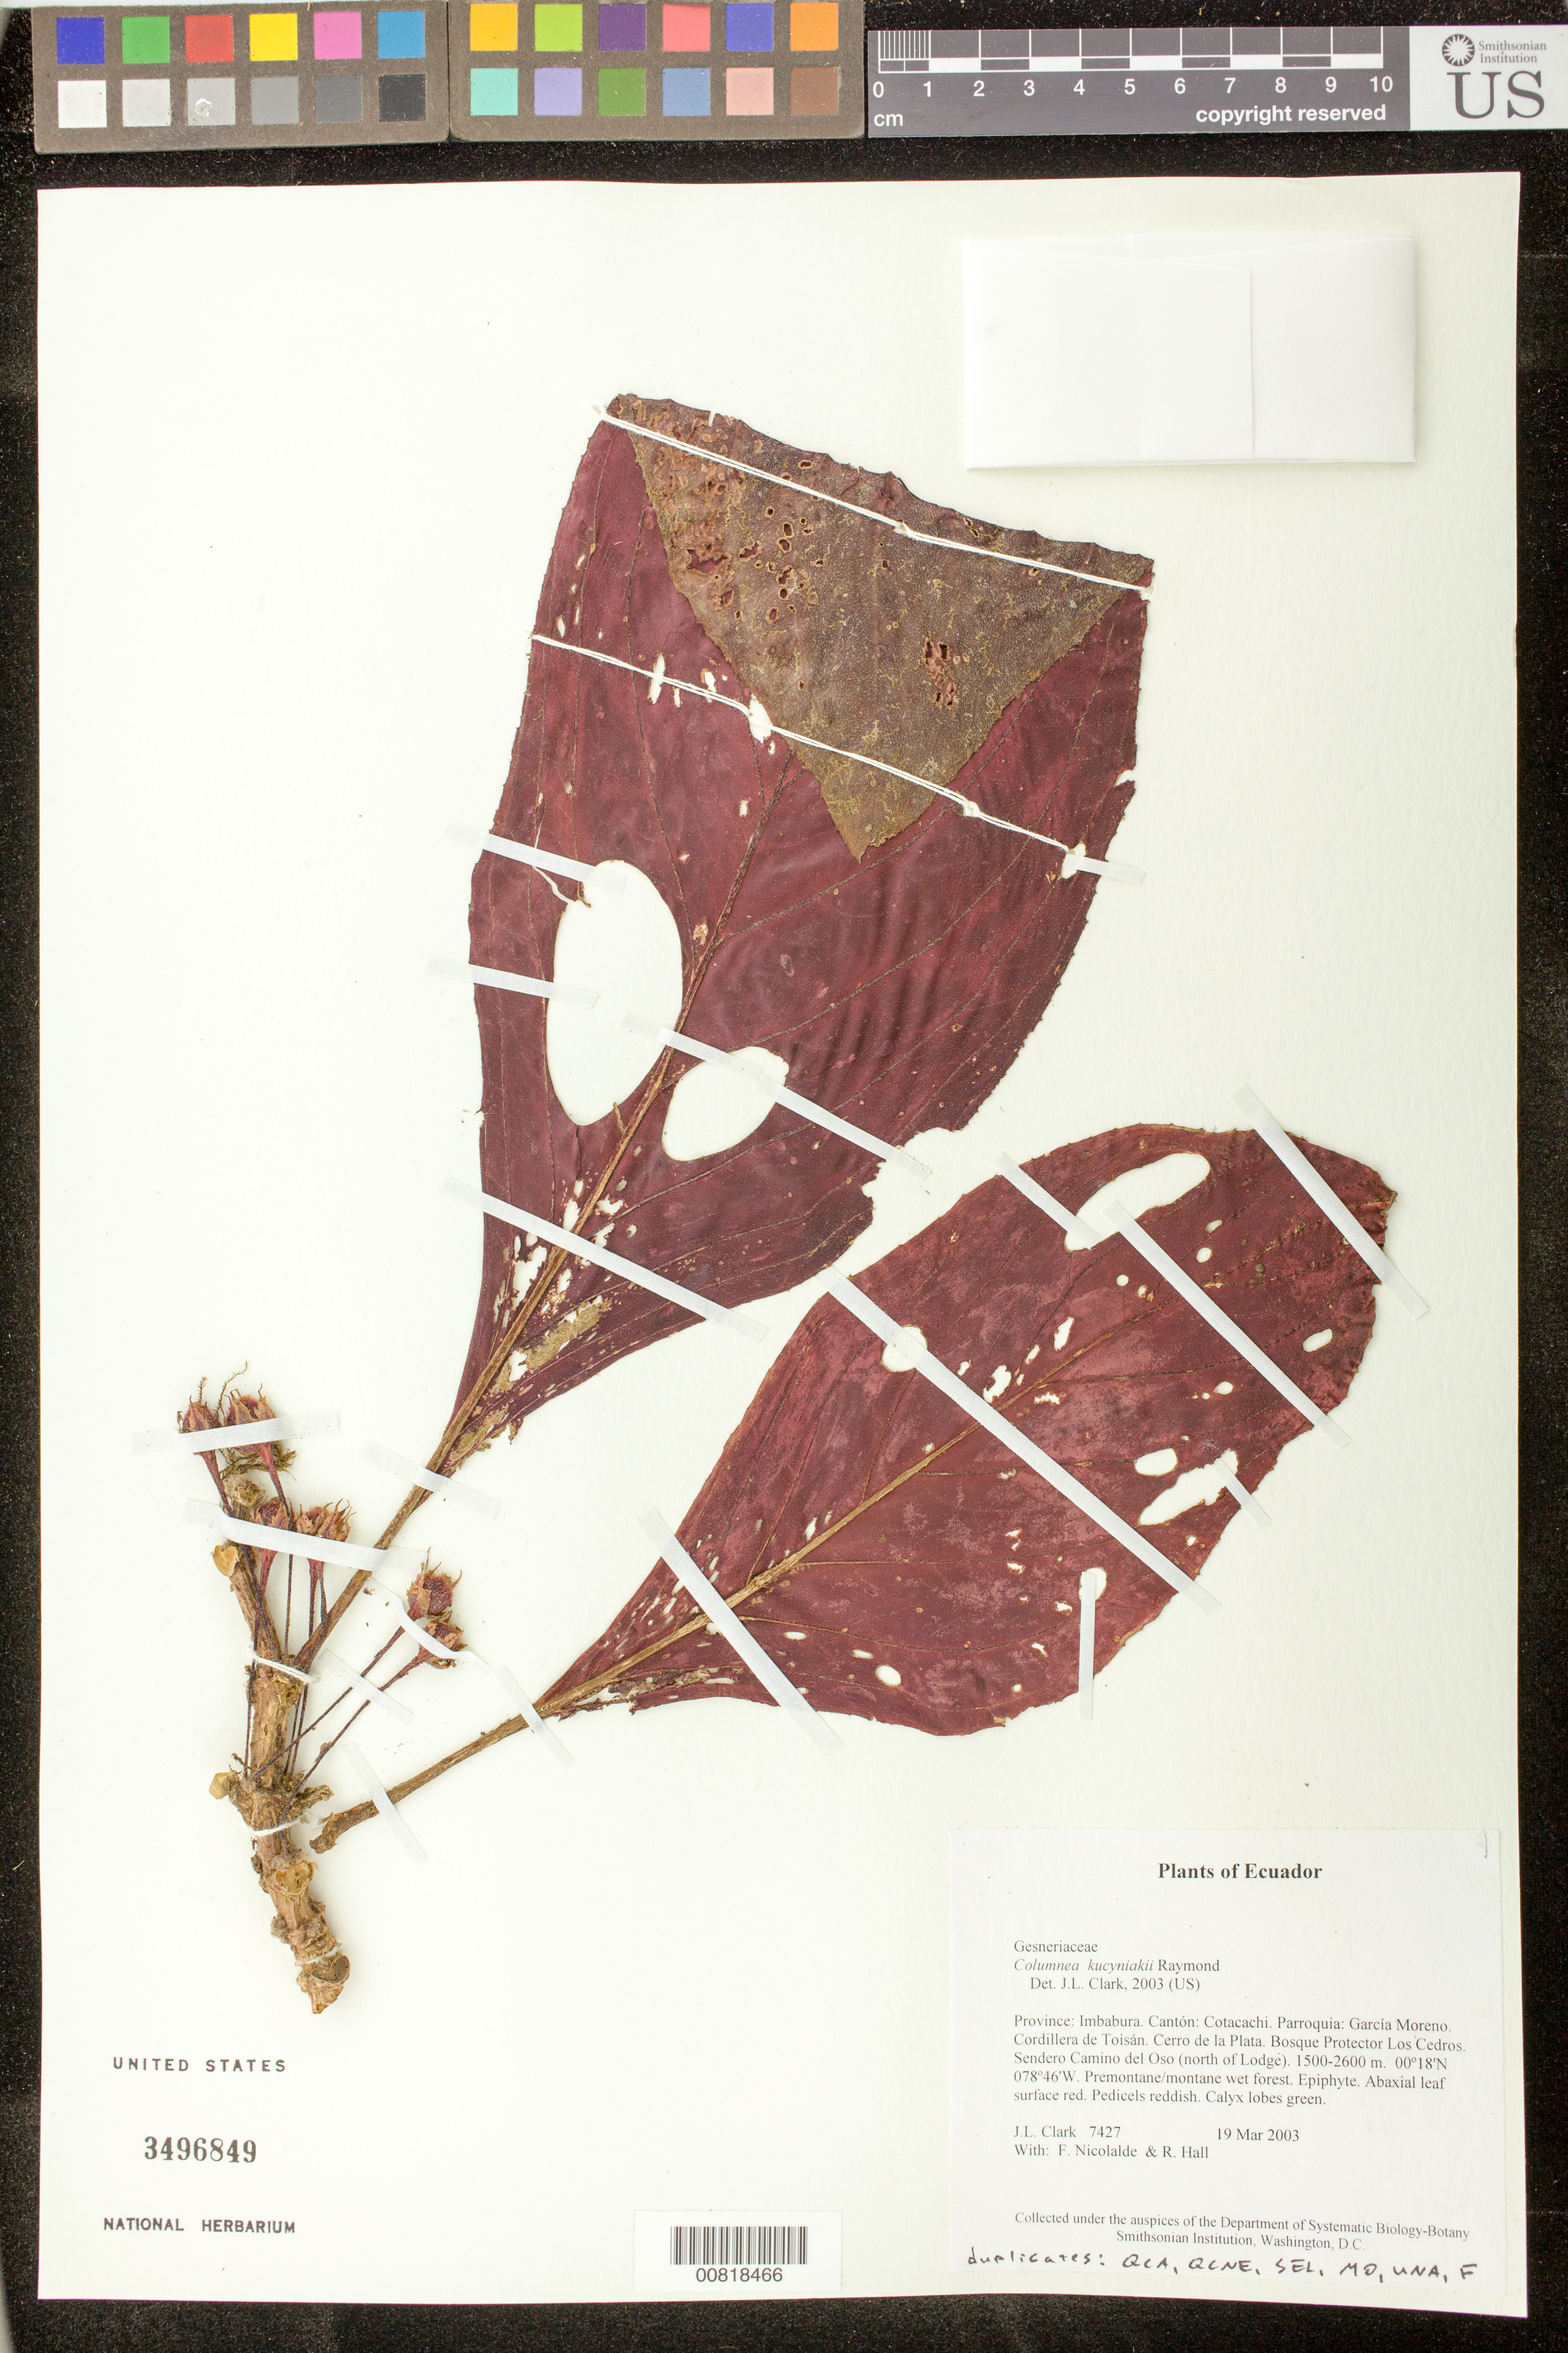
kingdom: Plantae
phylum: Tracheophyta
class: Magnoliopsida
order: Lamiales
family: Gesneriaceae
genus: Columnea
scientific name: Columnea kucyniakii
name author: Raymond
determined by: Clark, J. L., (SEL), The Marie Selby Botanical Garden (UNITED STATES)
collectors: J. L. Clark, F. Nicolalde & R. Hall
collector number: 7427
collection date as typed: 19 Mar 2003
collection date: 2003-03-19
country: Ecuador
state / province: Imbabura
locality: Cotacachi. Parroquia: García Moreno. Cordillera de Toisán. Cerro de la Plata. Bosque Protector Los Cedros. Sendero Camino del Oso (north of Lodge).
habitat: Premontane/montane wet forest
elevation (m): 1500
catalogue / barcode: US 3496849